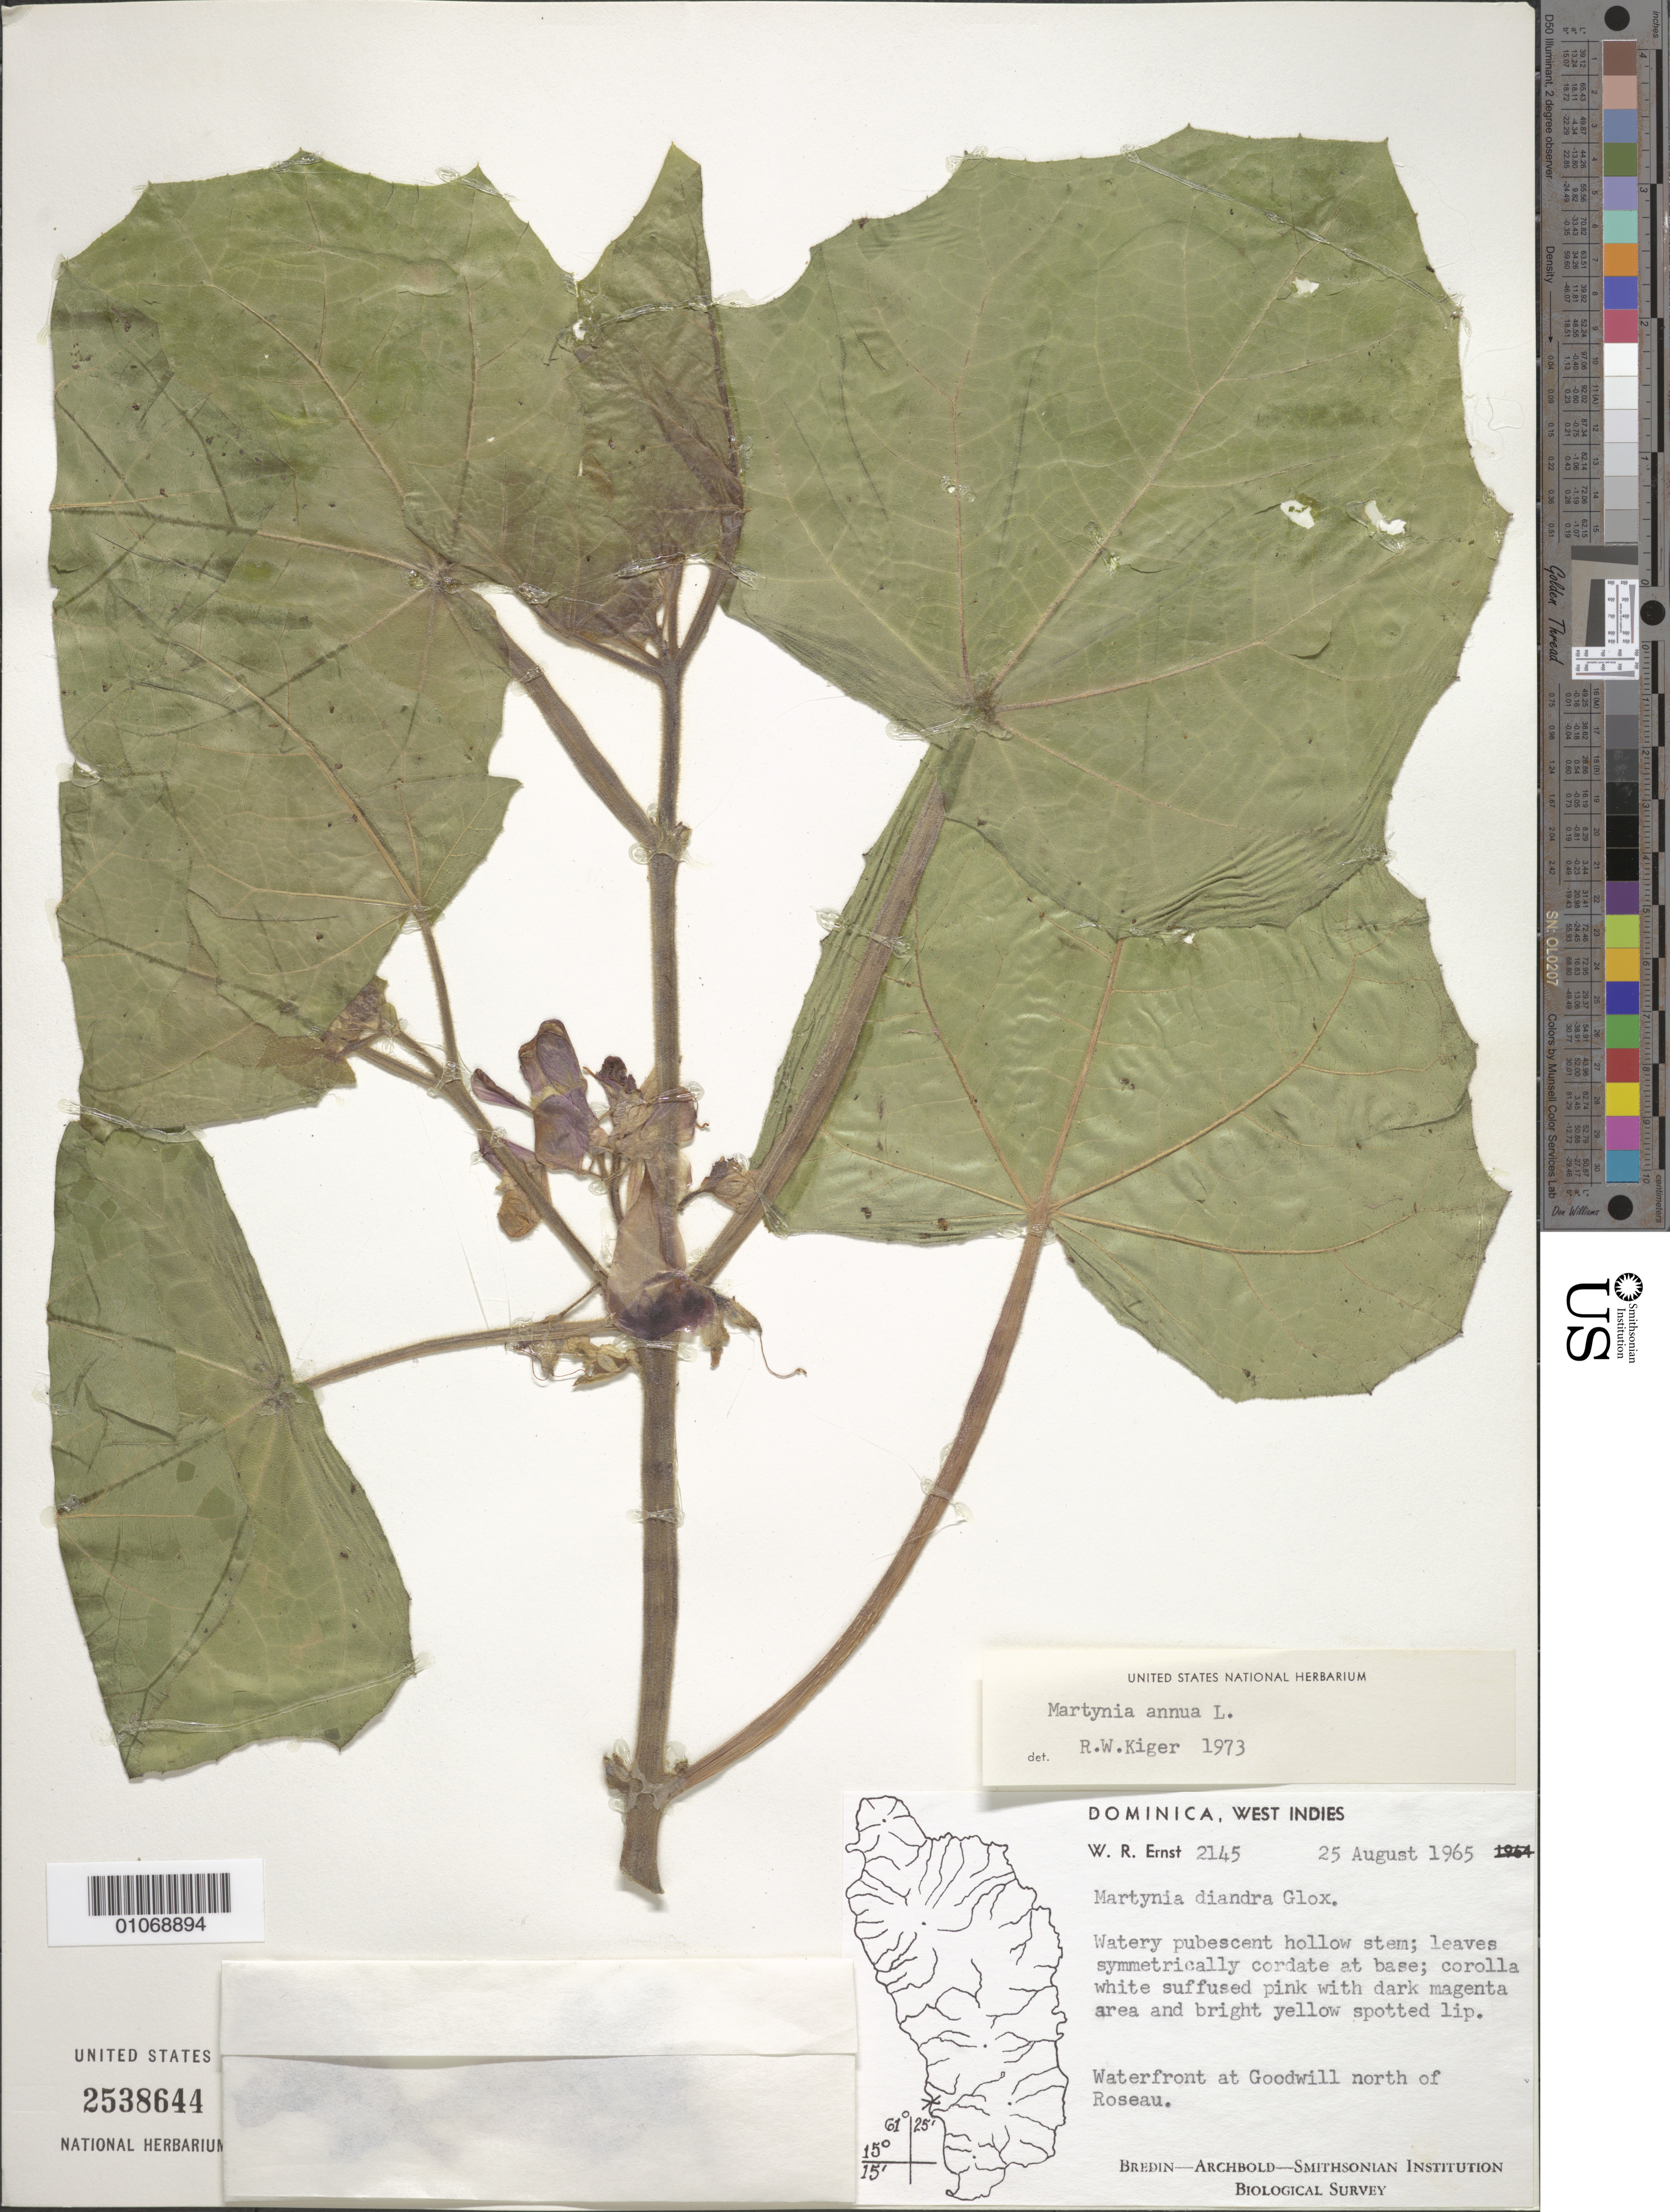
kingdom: Plantae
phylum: Tracheophyta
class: Magnoliopsida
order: Lamiales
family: Martyniaceae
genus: Martynia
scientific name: Martynia annua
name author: L.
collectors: W. R. Ernst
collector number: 2145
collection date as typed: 25 Aug 1965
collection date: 1965-08-25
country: Dominica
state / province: St. George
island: Dominica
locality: Waterfront at Goodwill north of Roseau.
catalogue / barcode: US 2538644